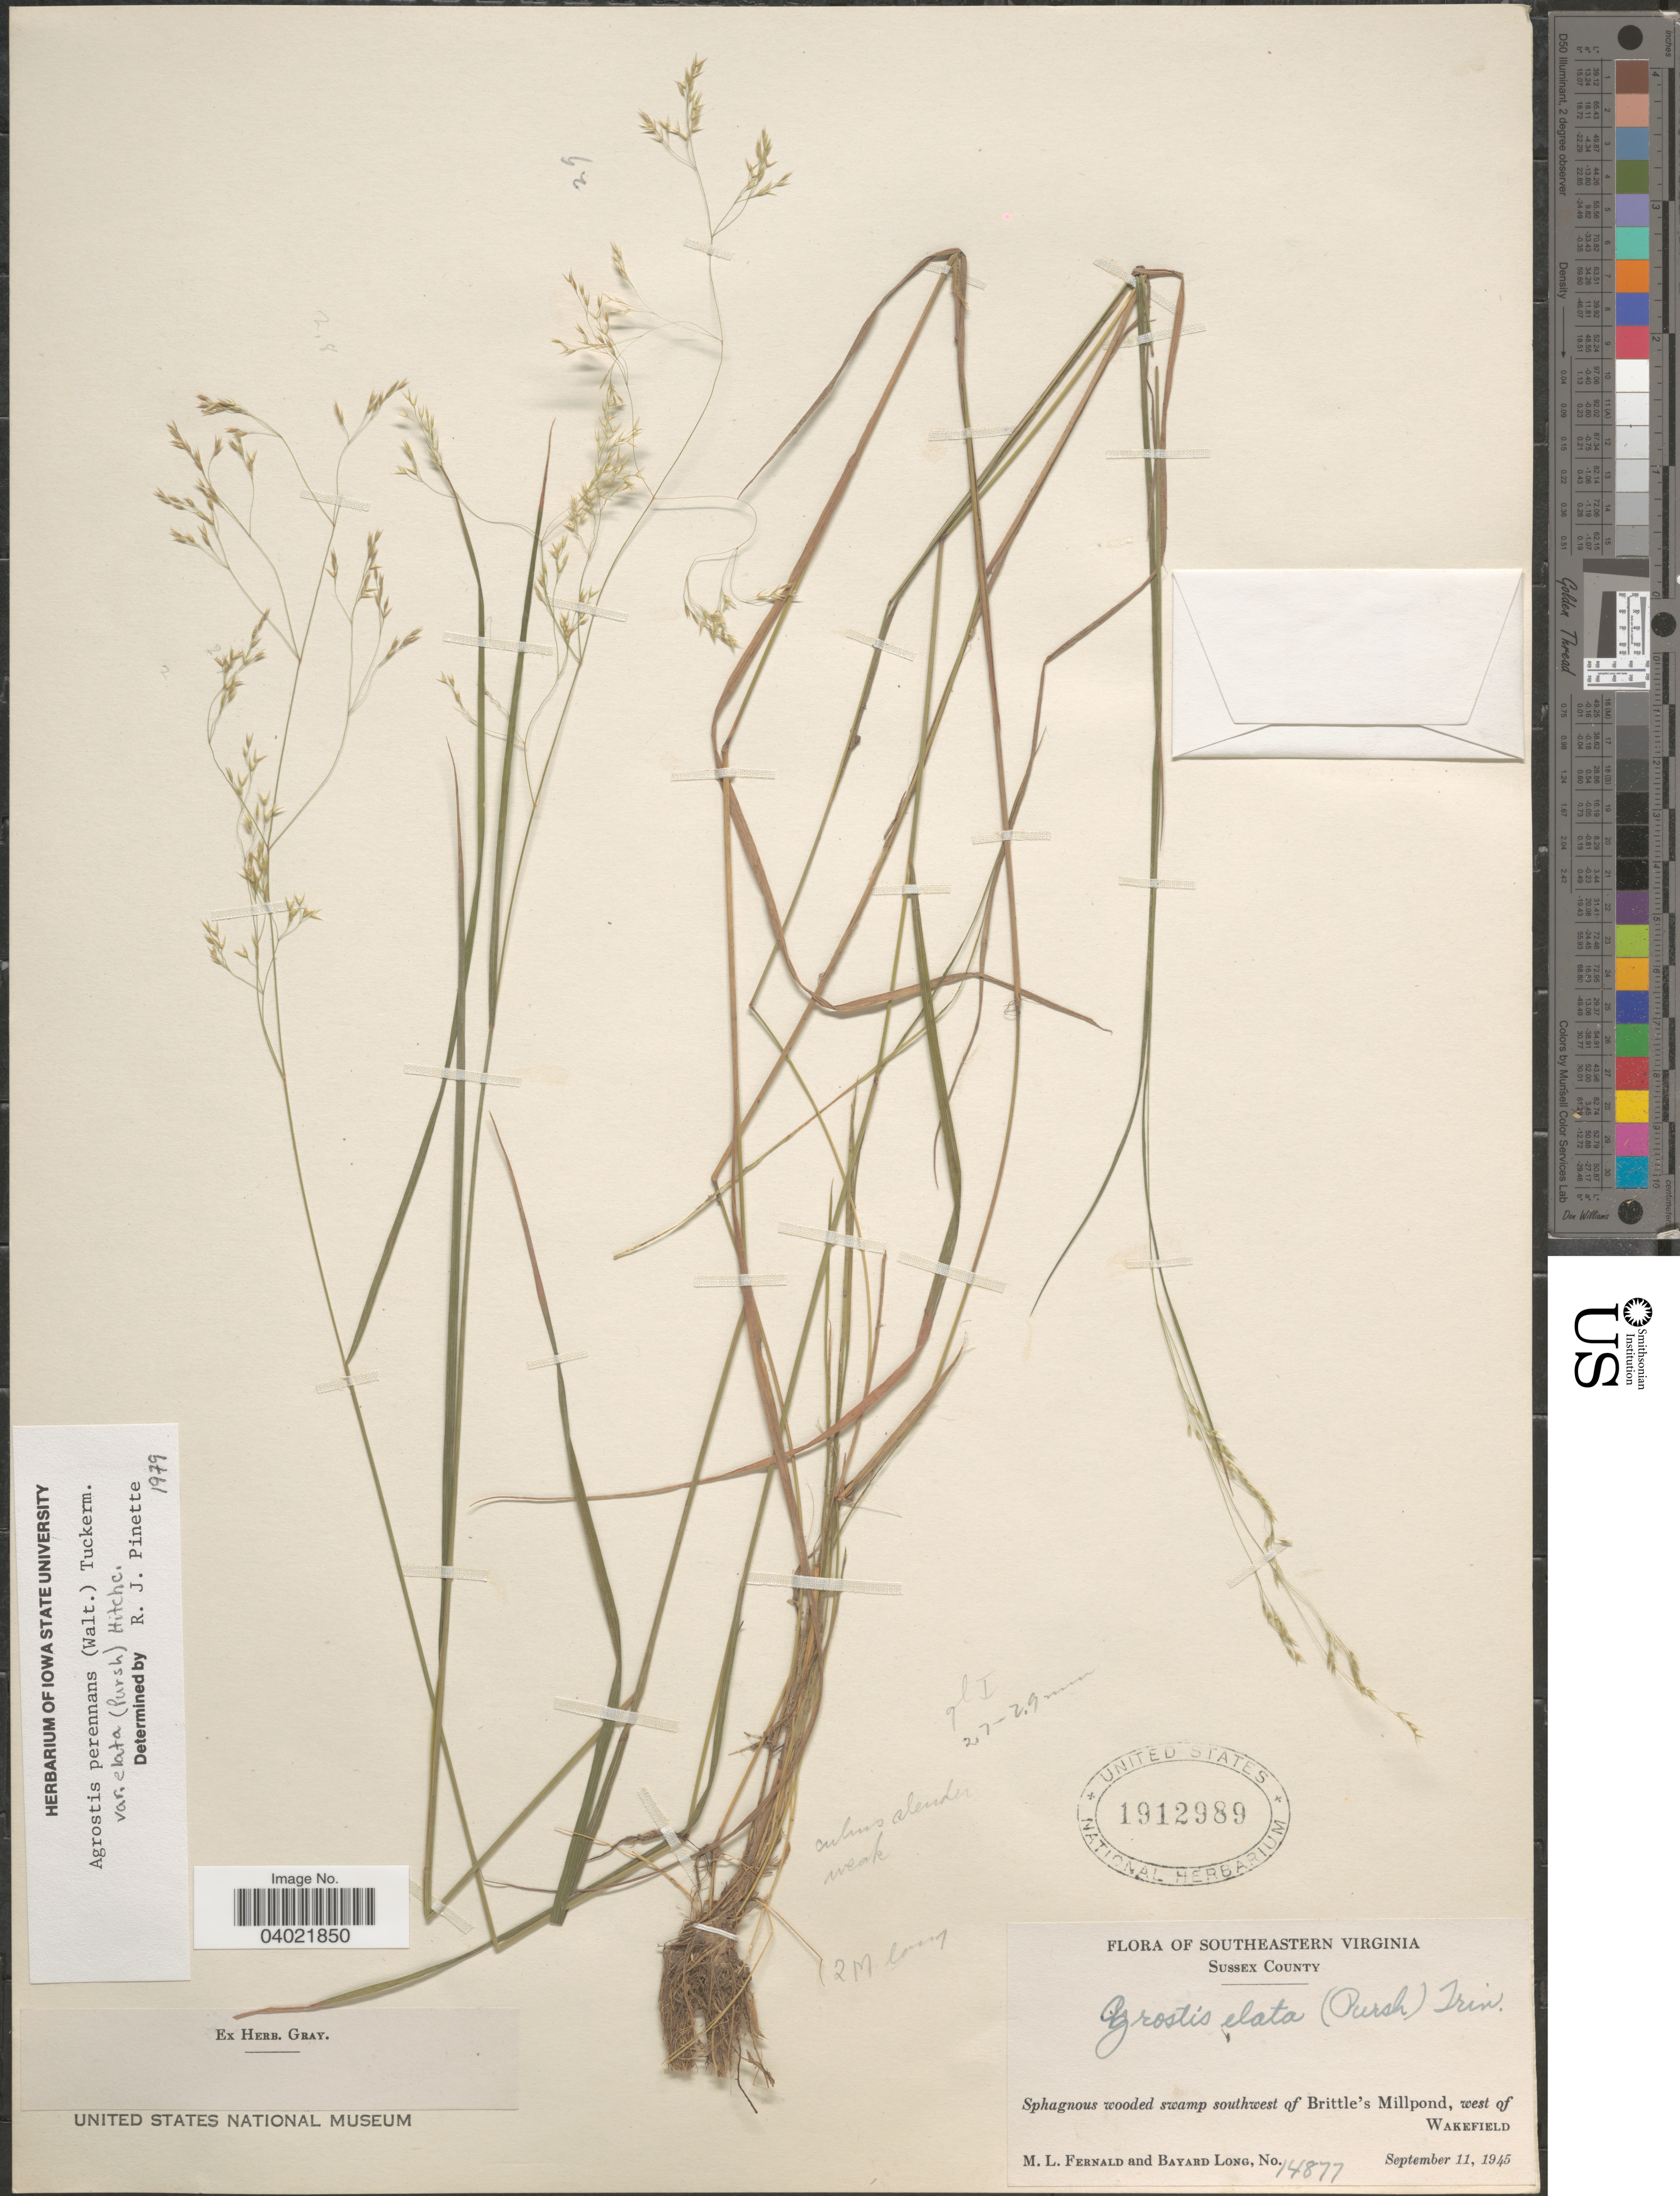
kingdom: Plantae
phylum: Tracheophyta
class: Liliopsida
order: Poales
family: Poaceae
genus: Agrostis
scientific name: Agrostis perennans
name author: (Walter) Tuck.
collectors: M. L. Fernald & B. Long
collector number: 14877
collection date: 1945-09-11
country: United States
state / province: Virginia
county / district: Sussex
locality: Southeastern Virginia. Sussex County. Southwest of Brittle's Millpond, west of Wakefield.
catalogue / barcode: US 1912989